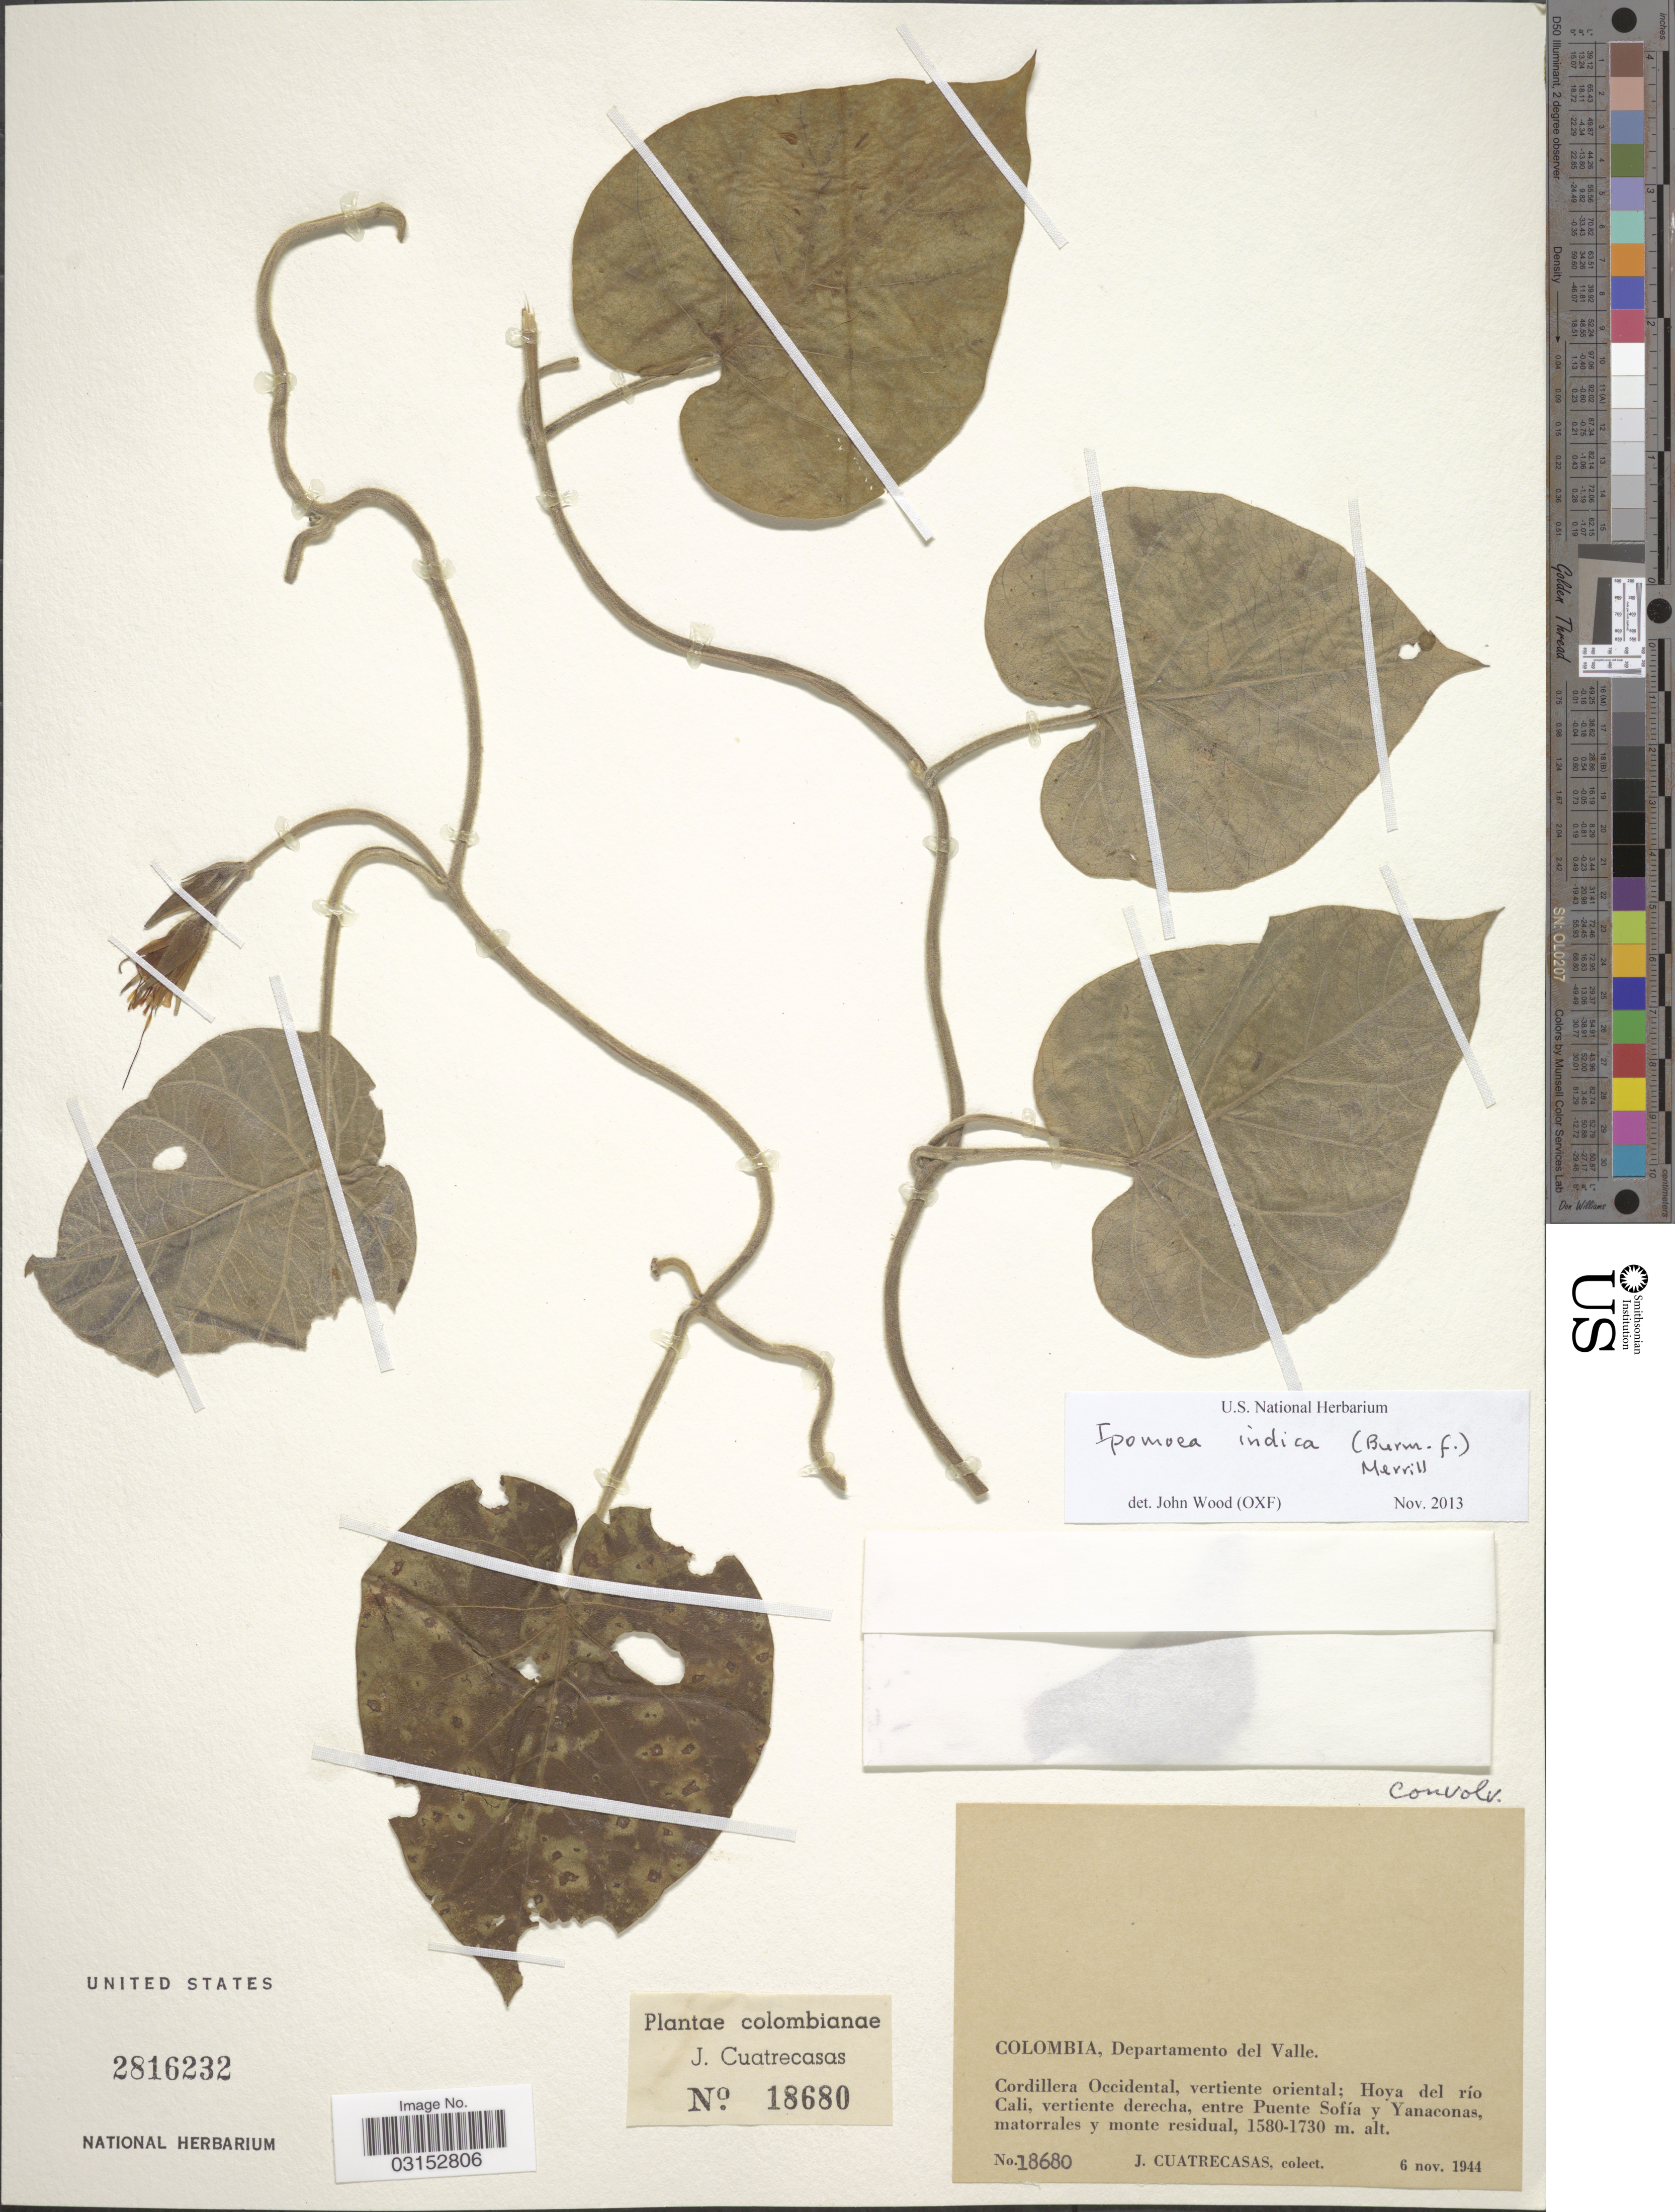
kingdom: Plantae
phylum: Tracheophyta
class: Magnoliopsida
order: Solanales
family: Convolvulaceae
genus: Ipomoea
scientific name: Ipomoea indica (Burm.) Merr. var. indica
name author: (Burm.) Merr.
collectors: J. Cuatrecasas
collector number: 18680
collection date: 1944-11-06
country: Colombia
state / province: Valle del Cauca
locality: Departamento del Valle. Cordillera Occidental, vertiente oriental; Hoya del río Cali, vertiente derecha, entre Puente Sofía y Yanaconas, matorrales y monte residual.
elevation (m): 1580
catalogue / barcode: US 2816232